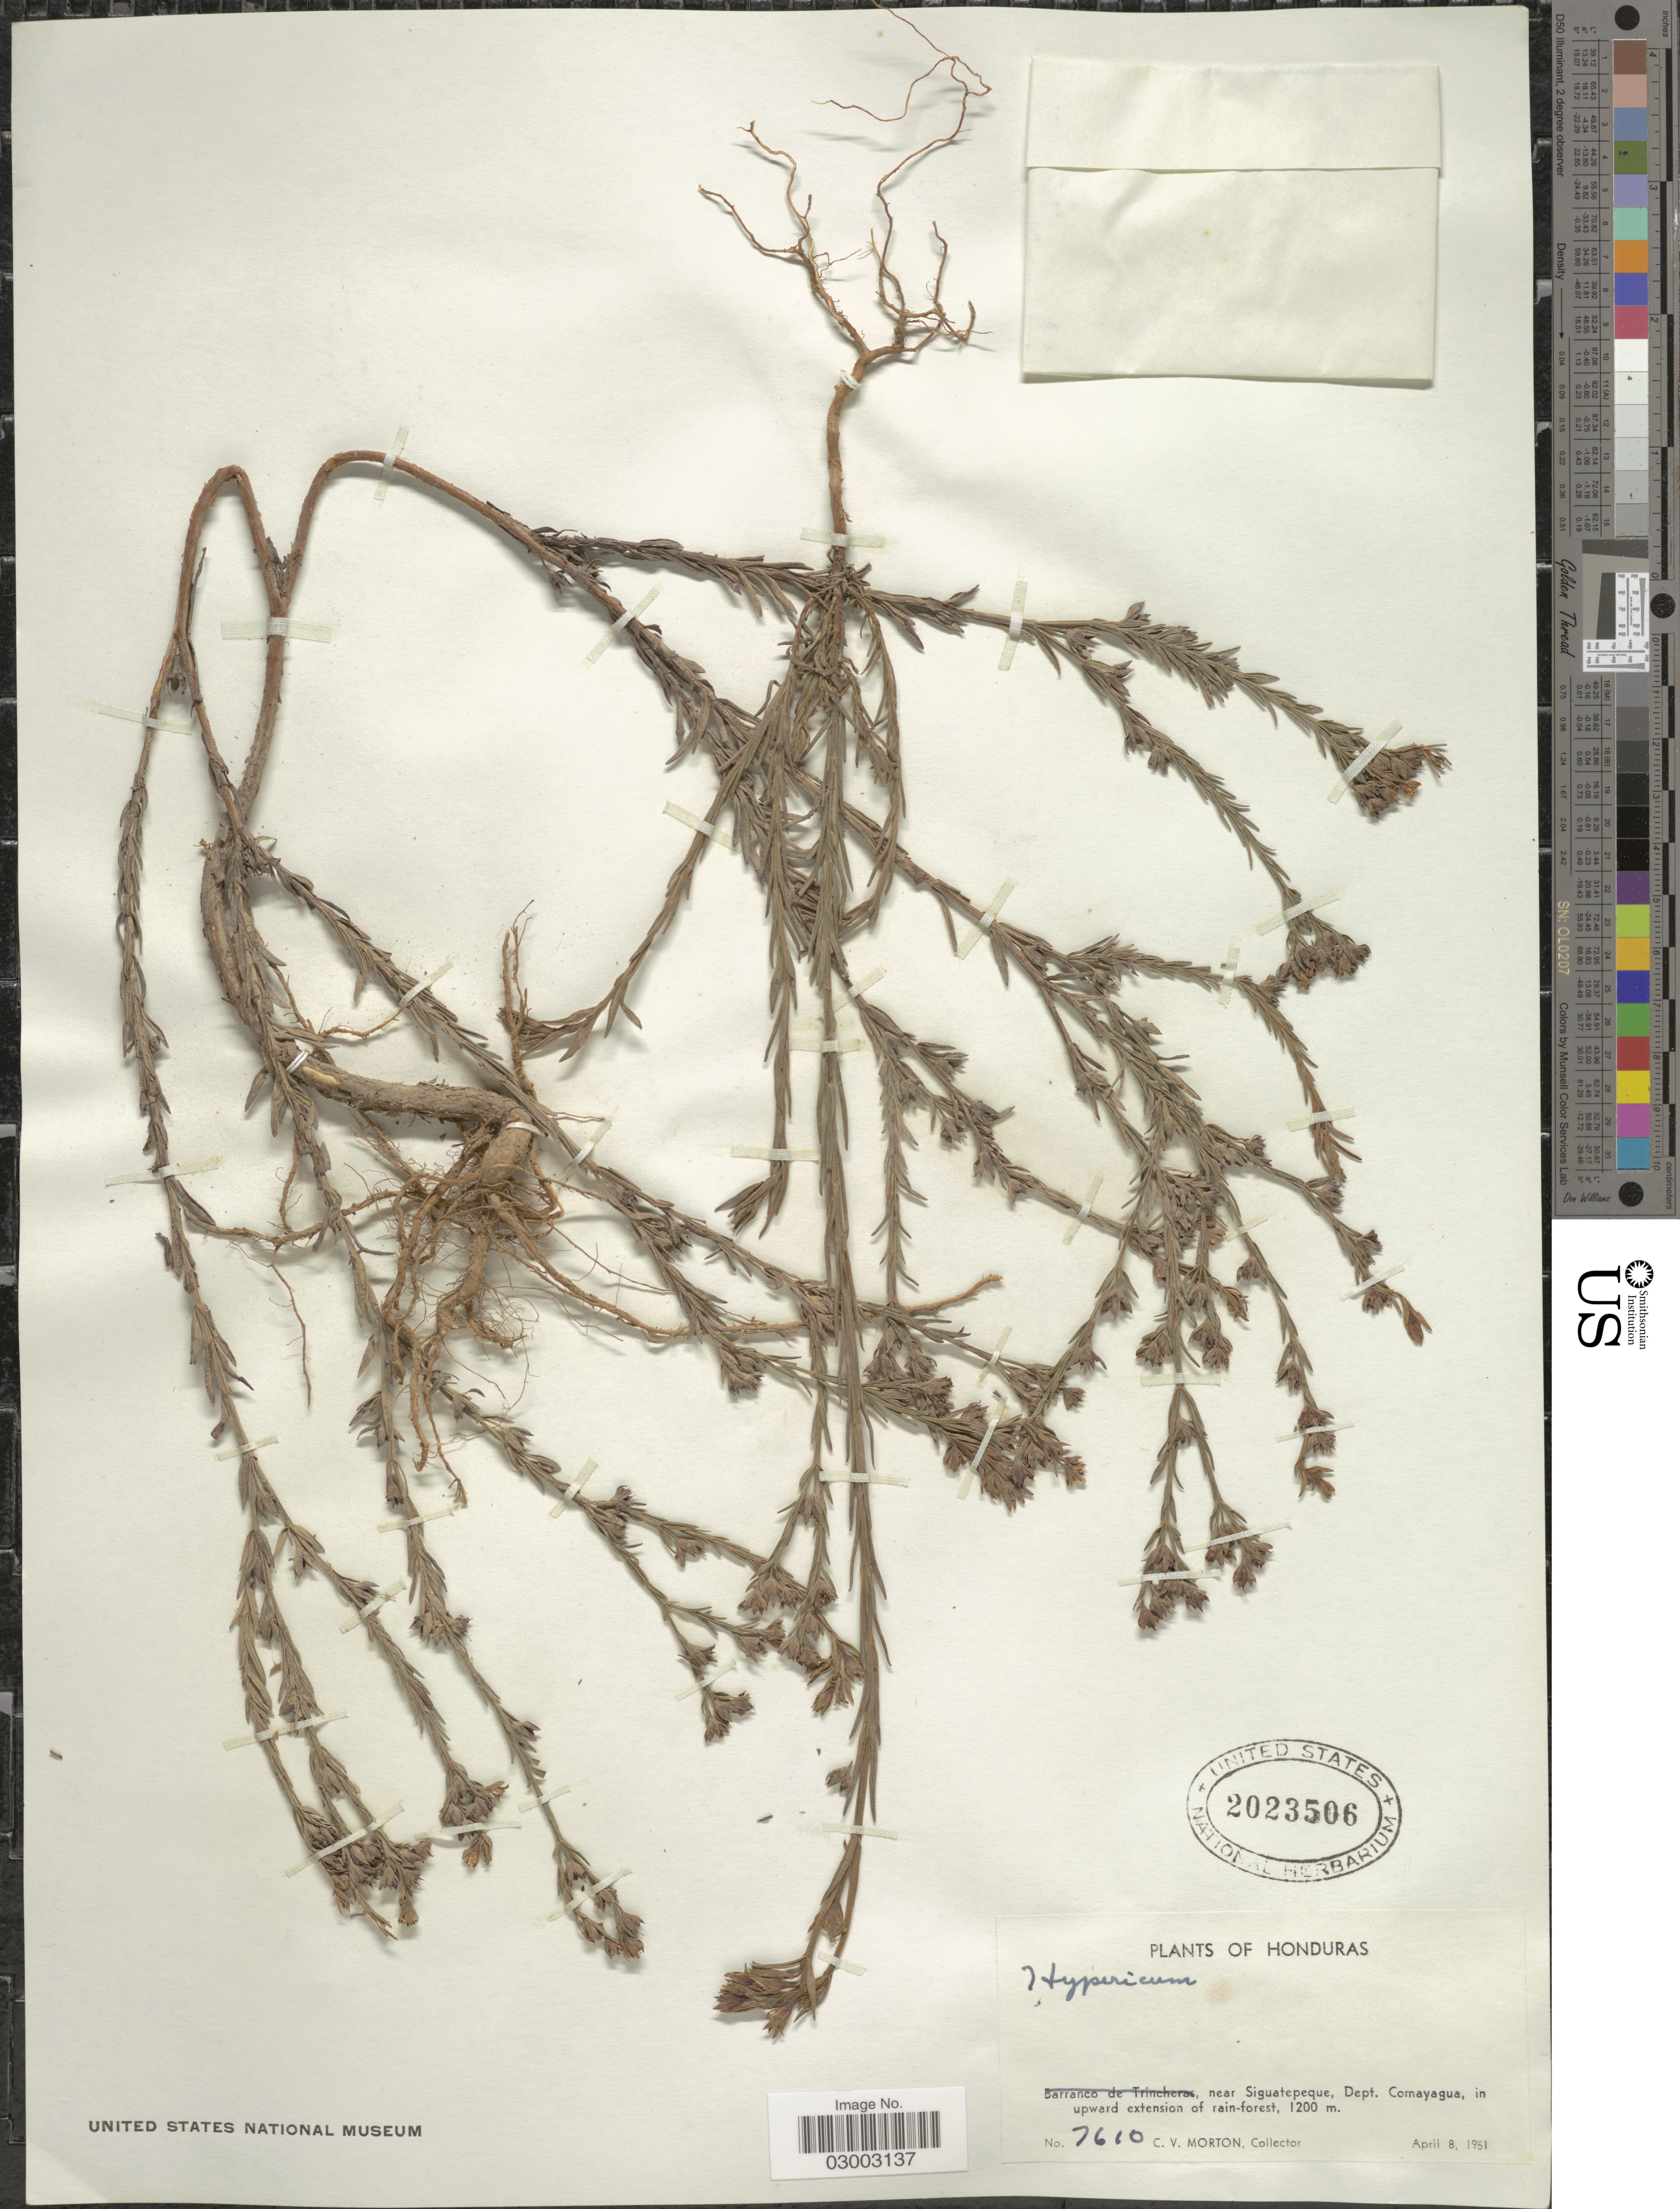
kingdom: Plantae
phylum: Tracheophyta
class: Magnoliopsida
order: Malpighiales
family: Hypericaceae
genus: Hypericum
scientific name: Hypericum gnidioides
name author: Seem.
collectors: C. V. Morton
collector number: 7610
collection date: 1951-04-08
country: Honduras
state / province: Comayagua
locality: Near Siguatepeque, Dept. Comayagua.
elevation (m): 1200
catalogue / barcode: US 2023506